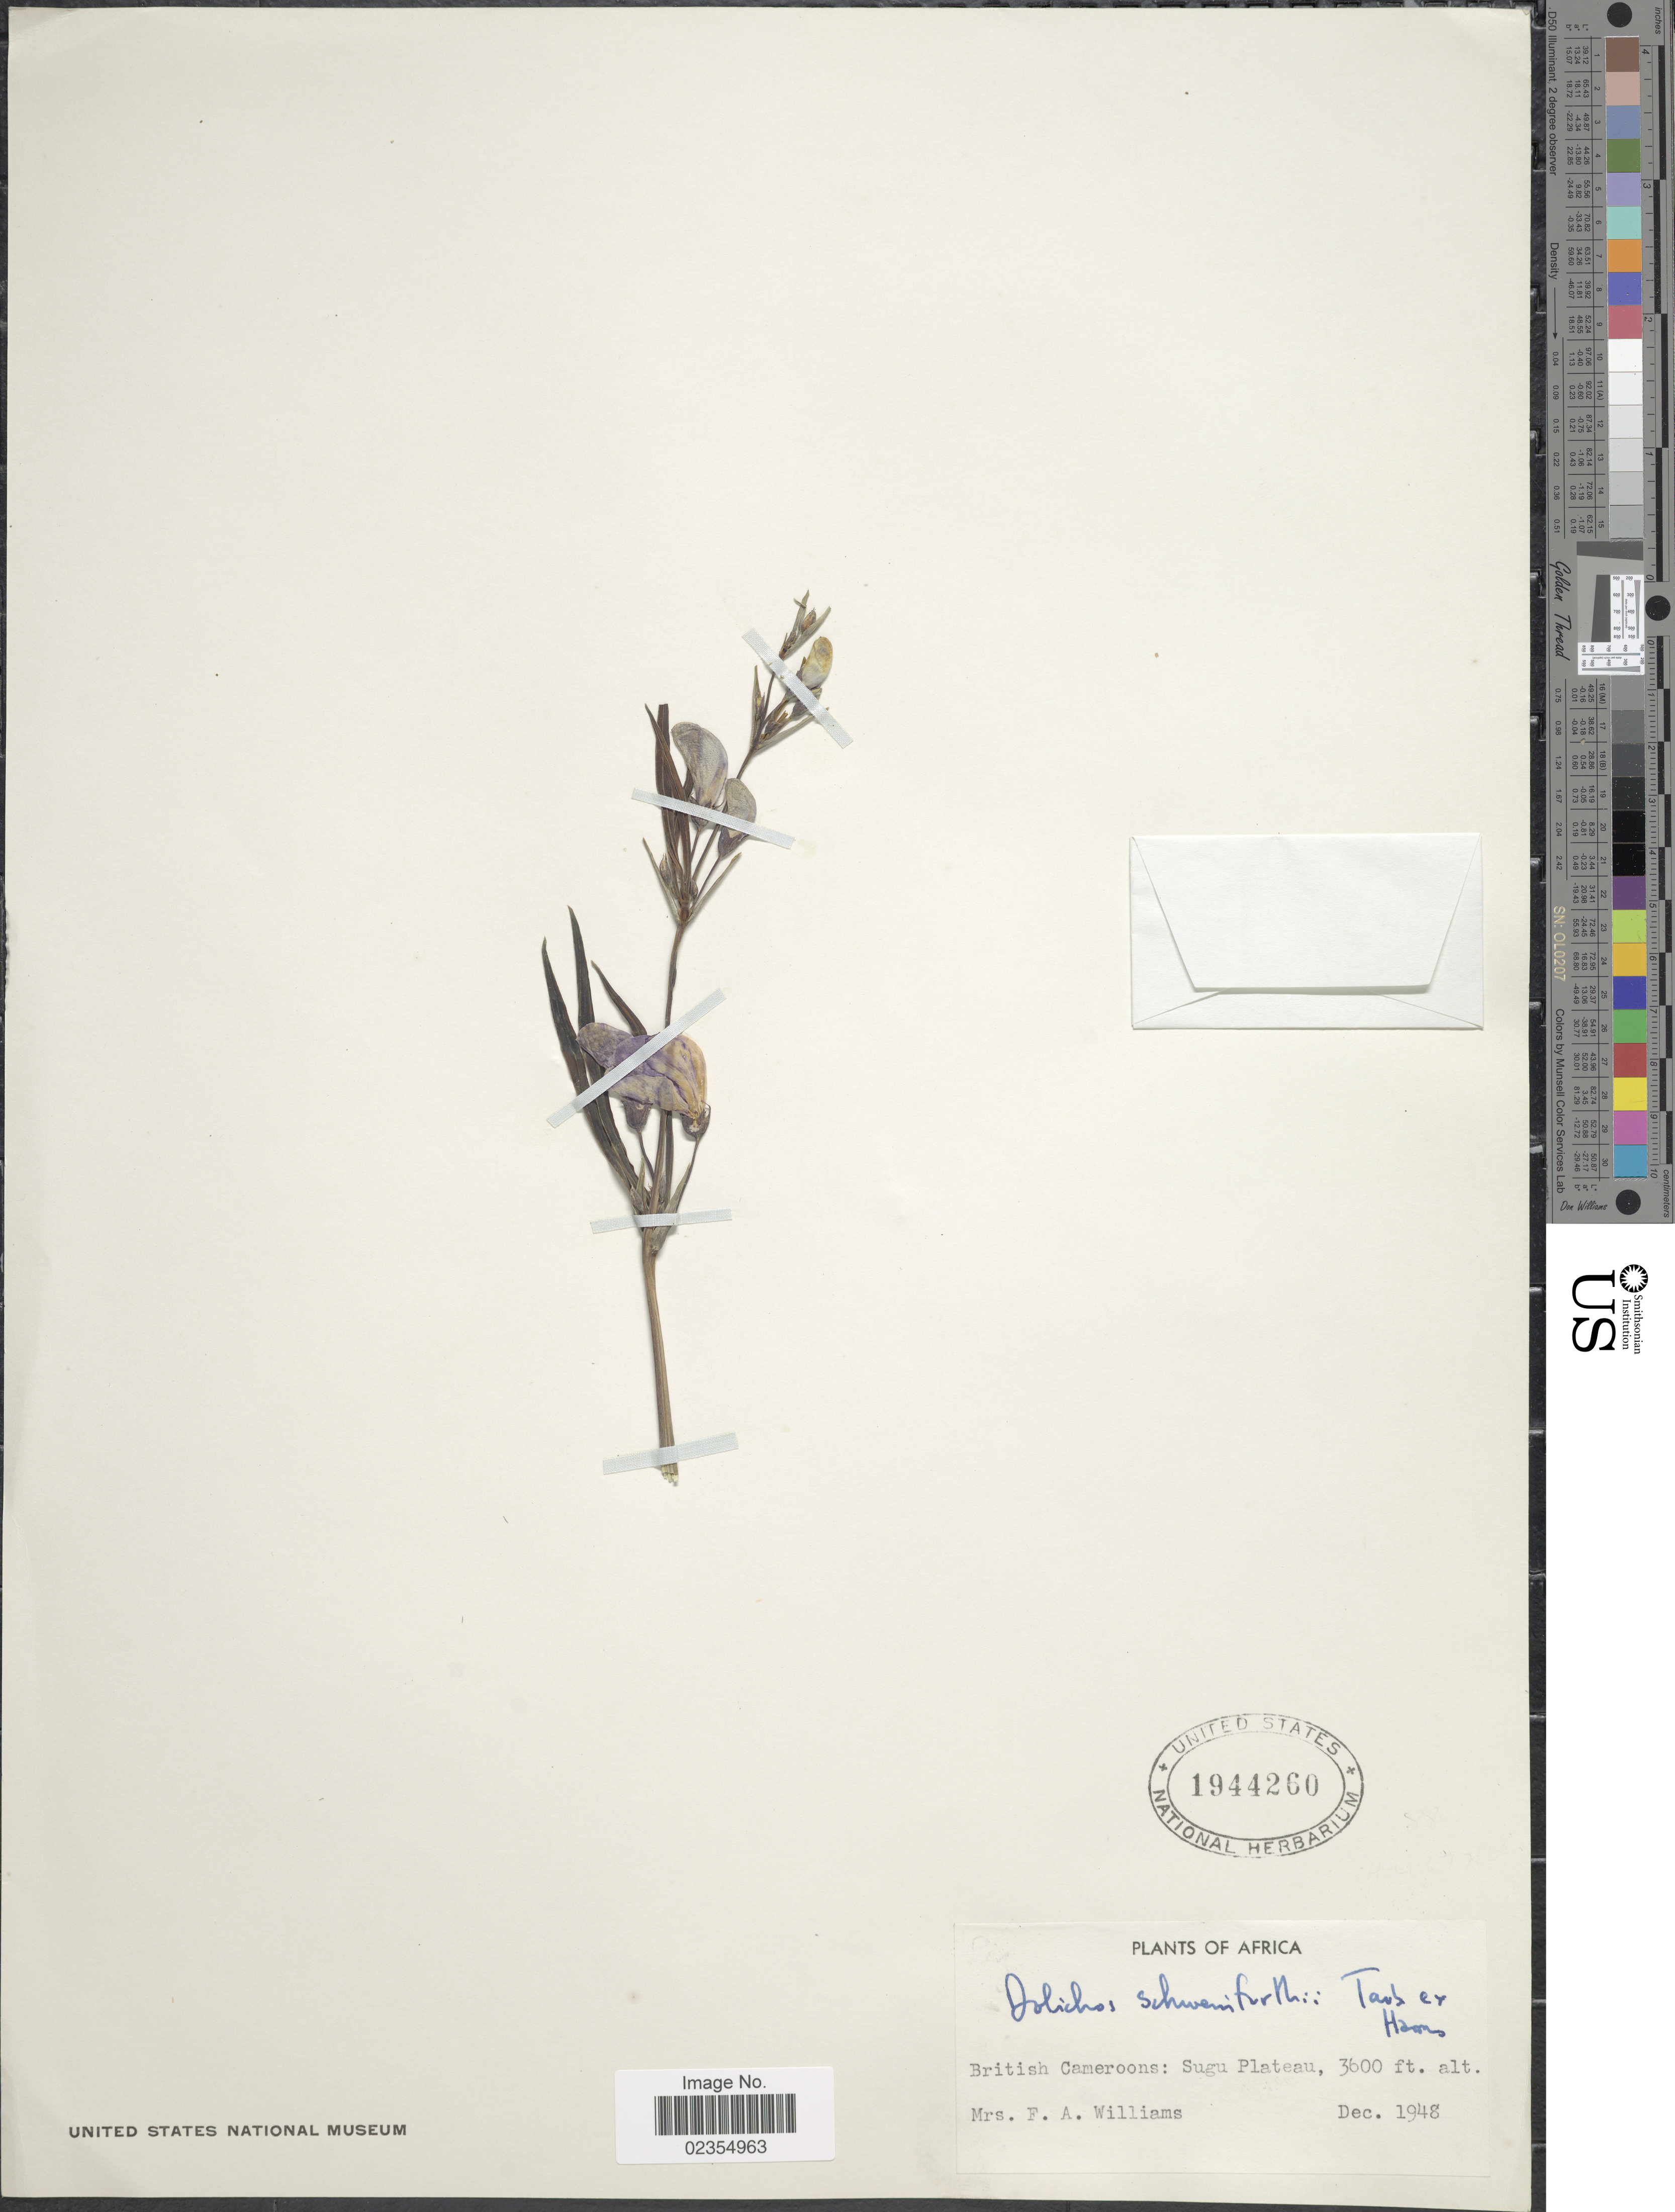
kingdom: Plantae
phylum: Tracheophyta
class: Magnoliopsida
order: Fabales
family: Fabaceae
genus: Dolichos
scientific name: Dolichos schweinfurthii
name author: Harms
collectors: Mrs. F. A. Williams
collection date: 1948-12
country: Cameroon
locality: British Cameroons: Sugu Plateau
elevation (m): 1097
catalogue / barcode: US 1944260